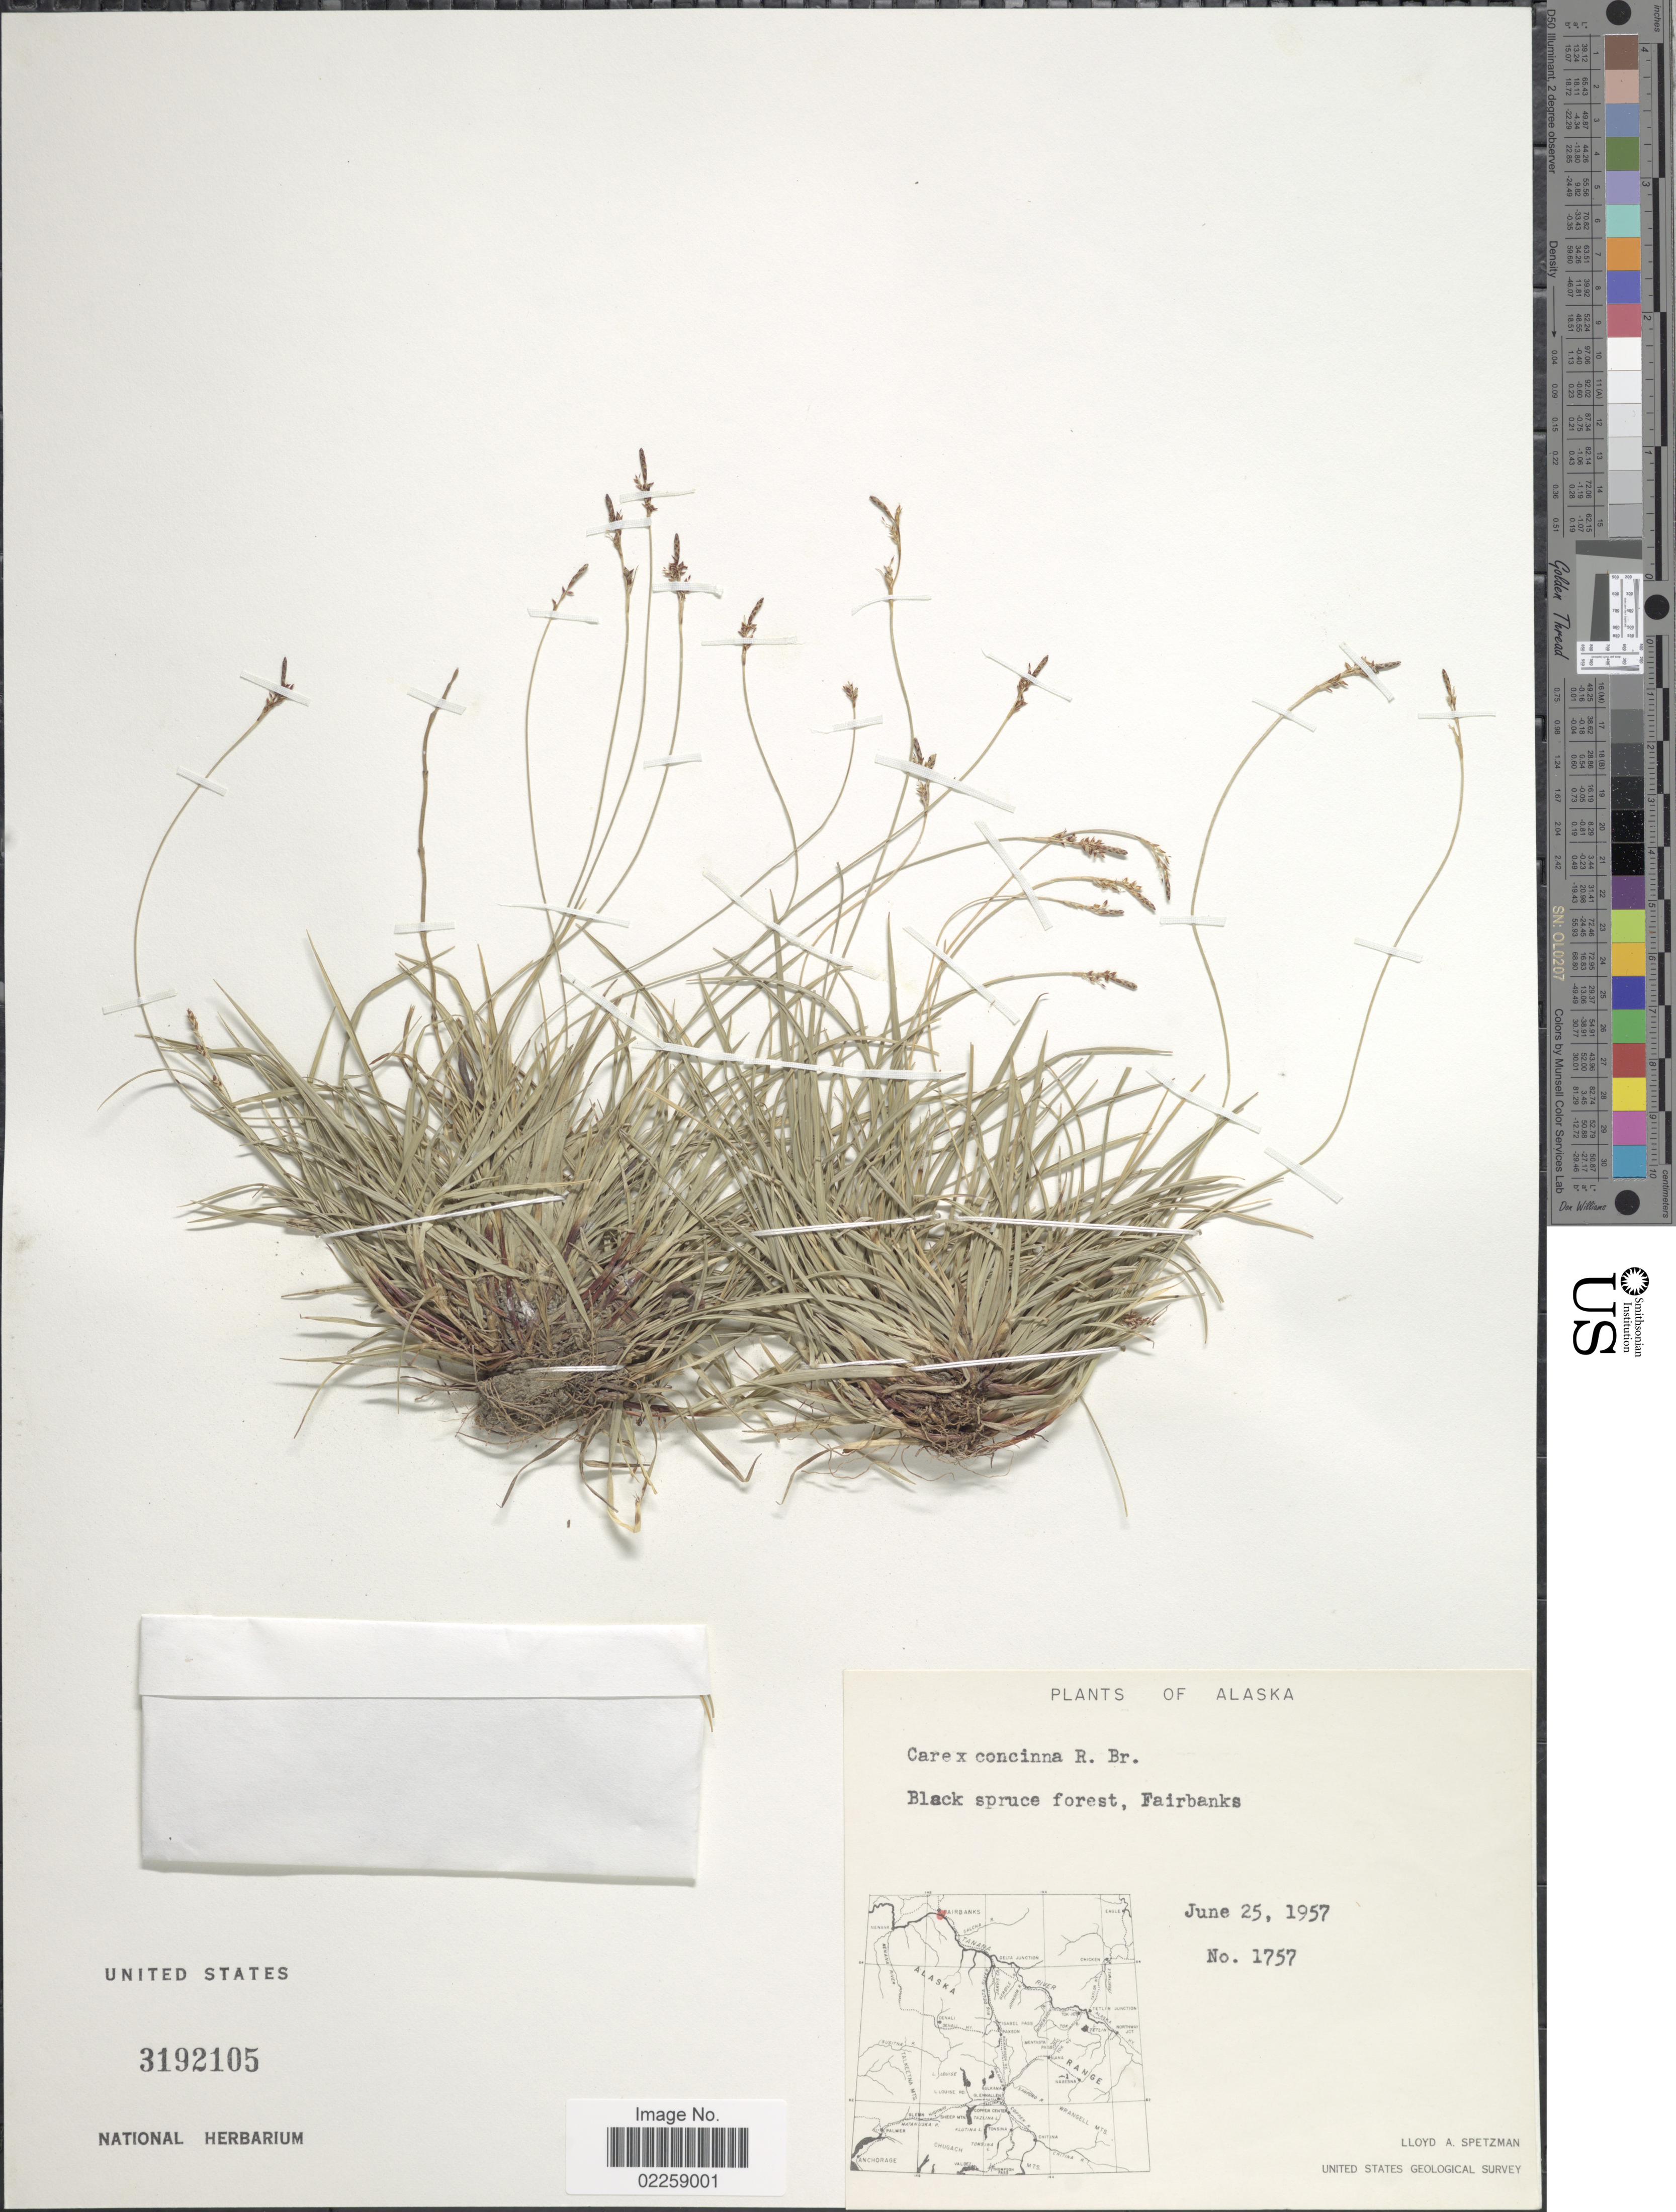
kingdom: Plantae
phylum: Tracheophyta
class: Liliopsida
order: Poales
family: Cyperaceae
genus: Carex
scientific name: Carex concinna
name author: R. Br.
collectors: L. Spetzman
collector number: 1757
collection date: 1957-06-25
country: United States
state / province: Alaska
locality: Black Spruce forest, Fairbanks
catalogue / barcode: US 3192105